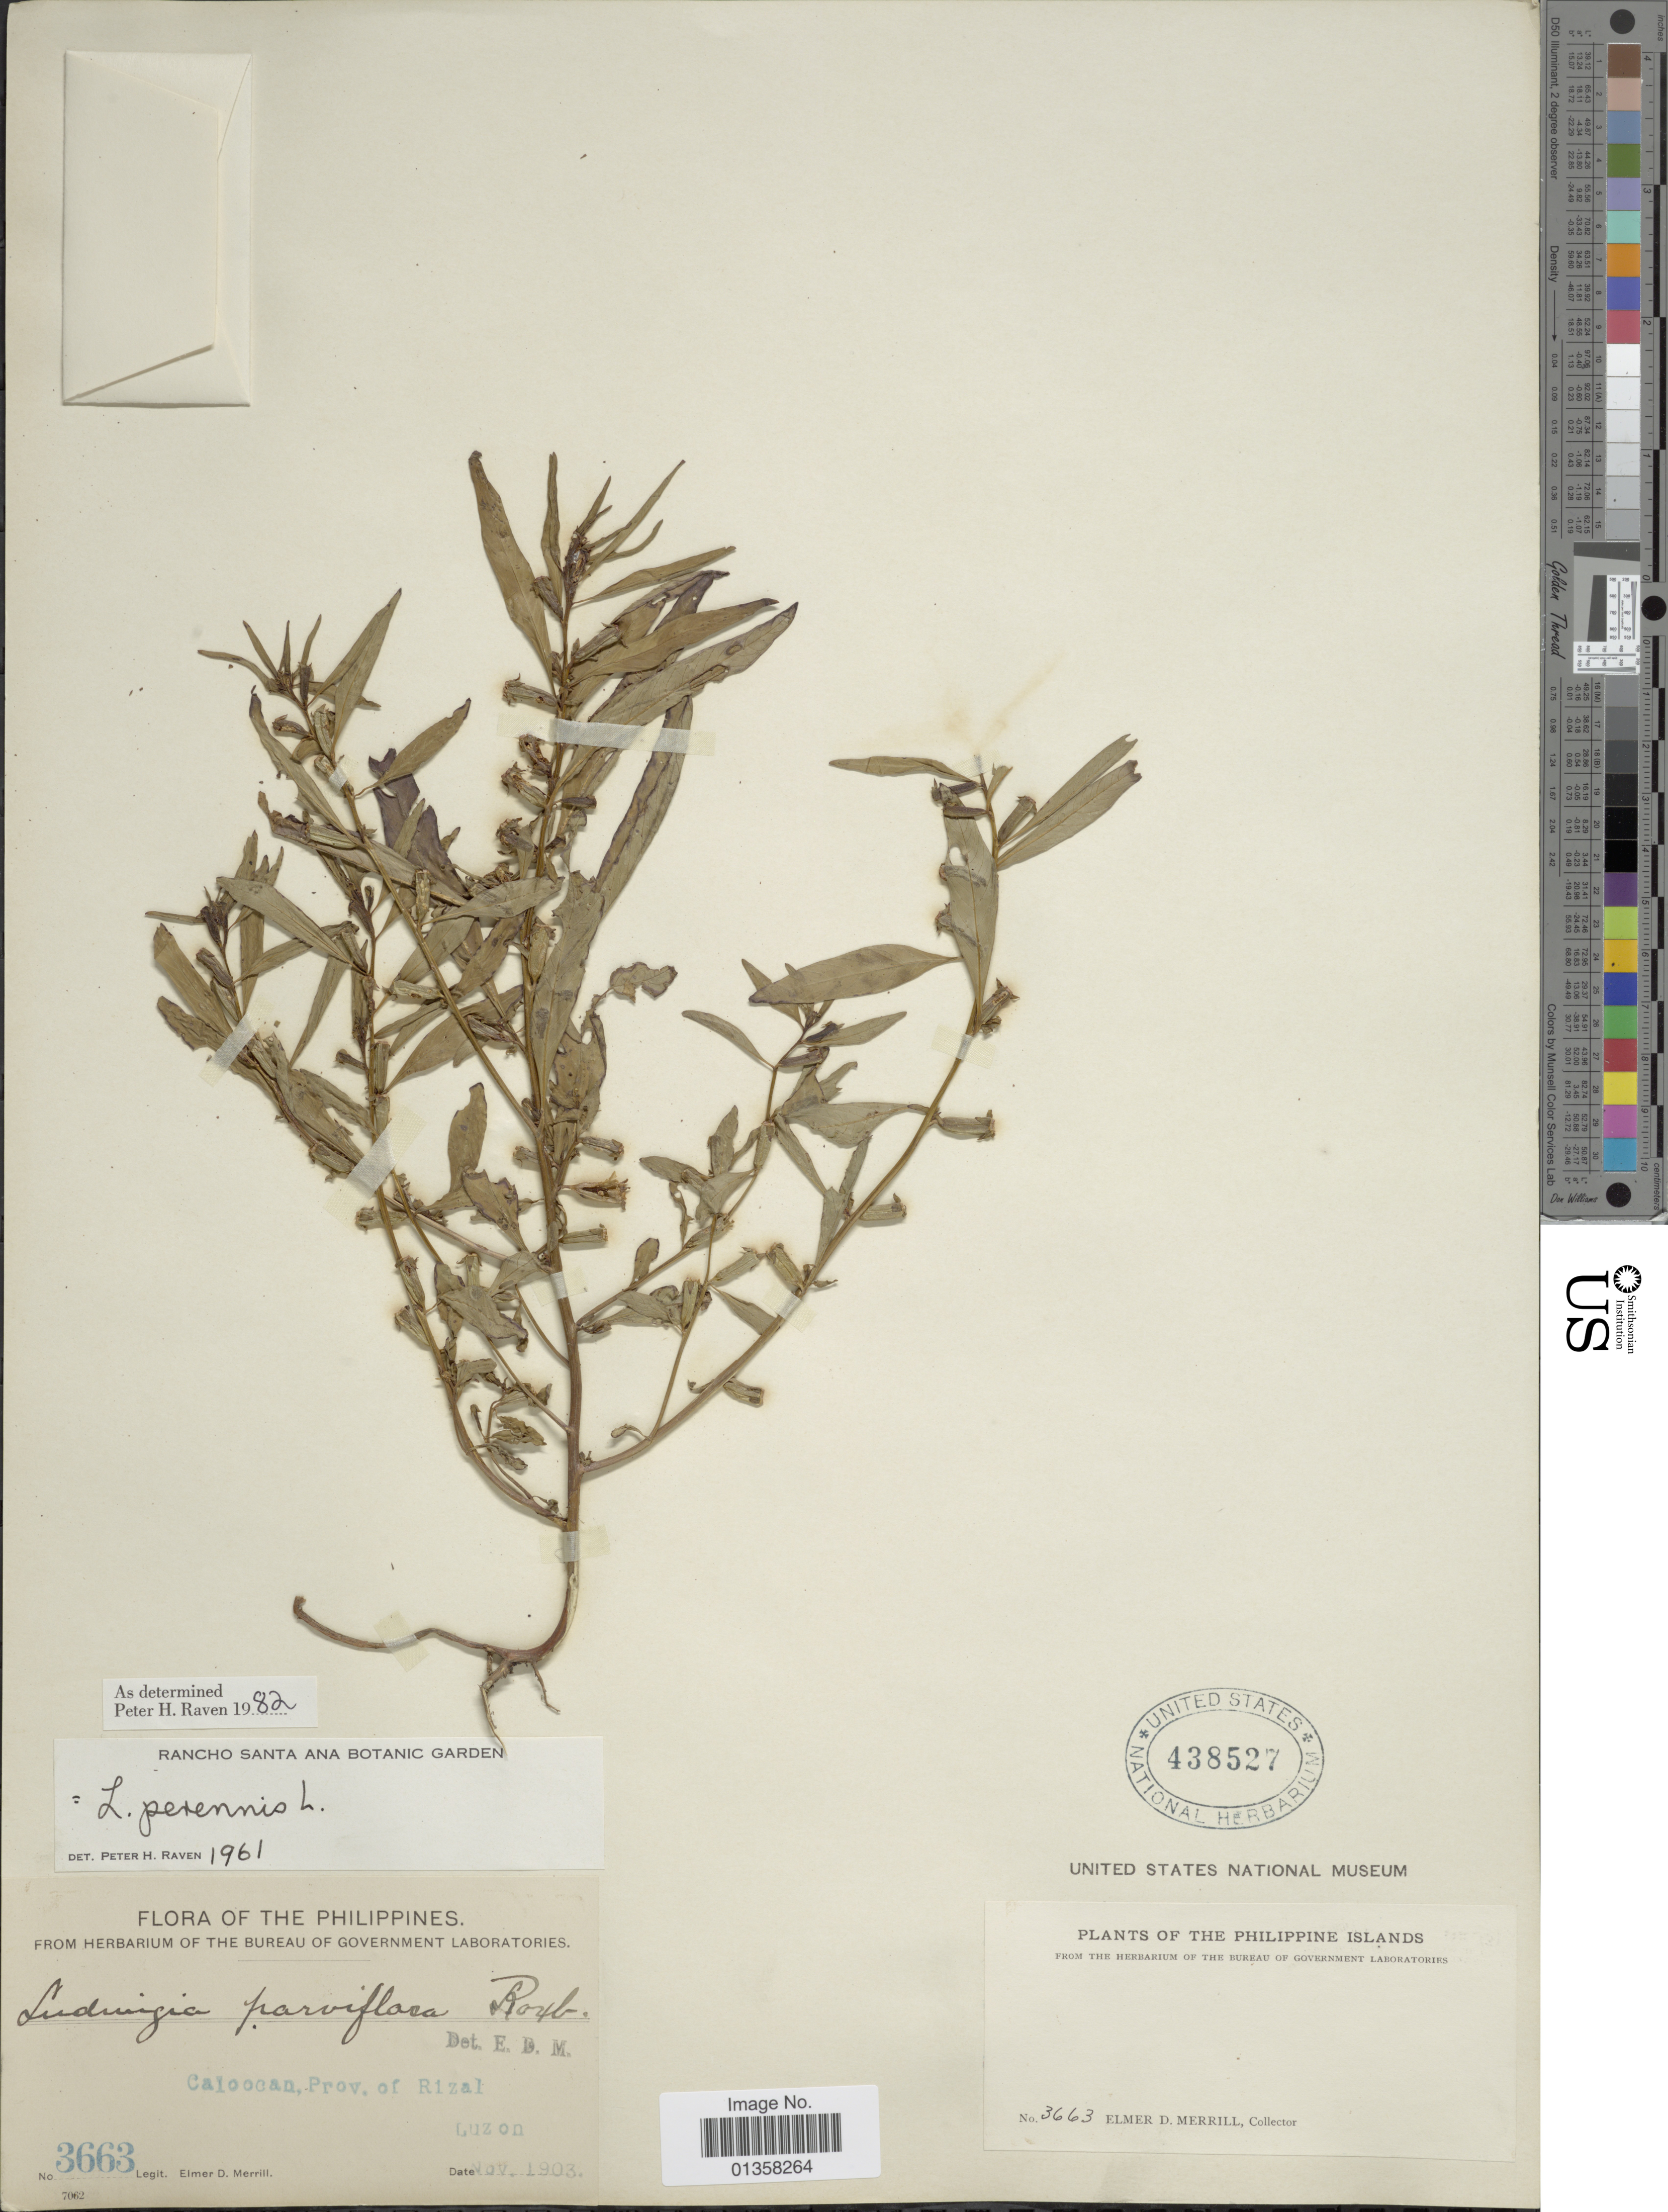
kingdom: Plantae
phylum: Tracheophyta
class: Magnoliopsida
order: Myrtales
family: Onagraceae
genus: Ludwigia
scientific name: Ludwigia perennis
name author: L.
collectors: E. D. Merrill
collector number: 3663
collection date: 1903-11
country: Philippines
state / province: Central Luzon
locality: Caloocan, Prov. of Riza, Luzon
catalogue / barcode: US 438527